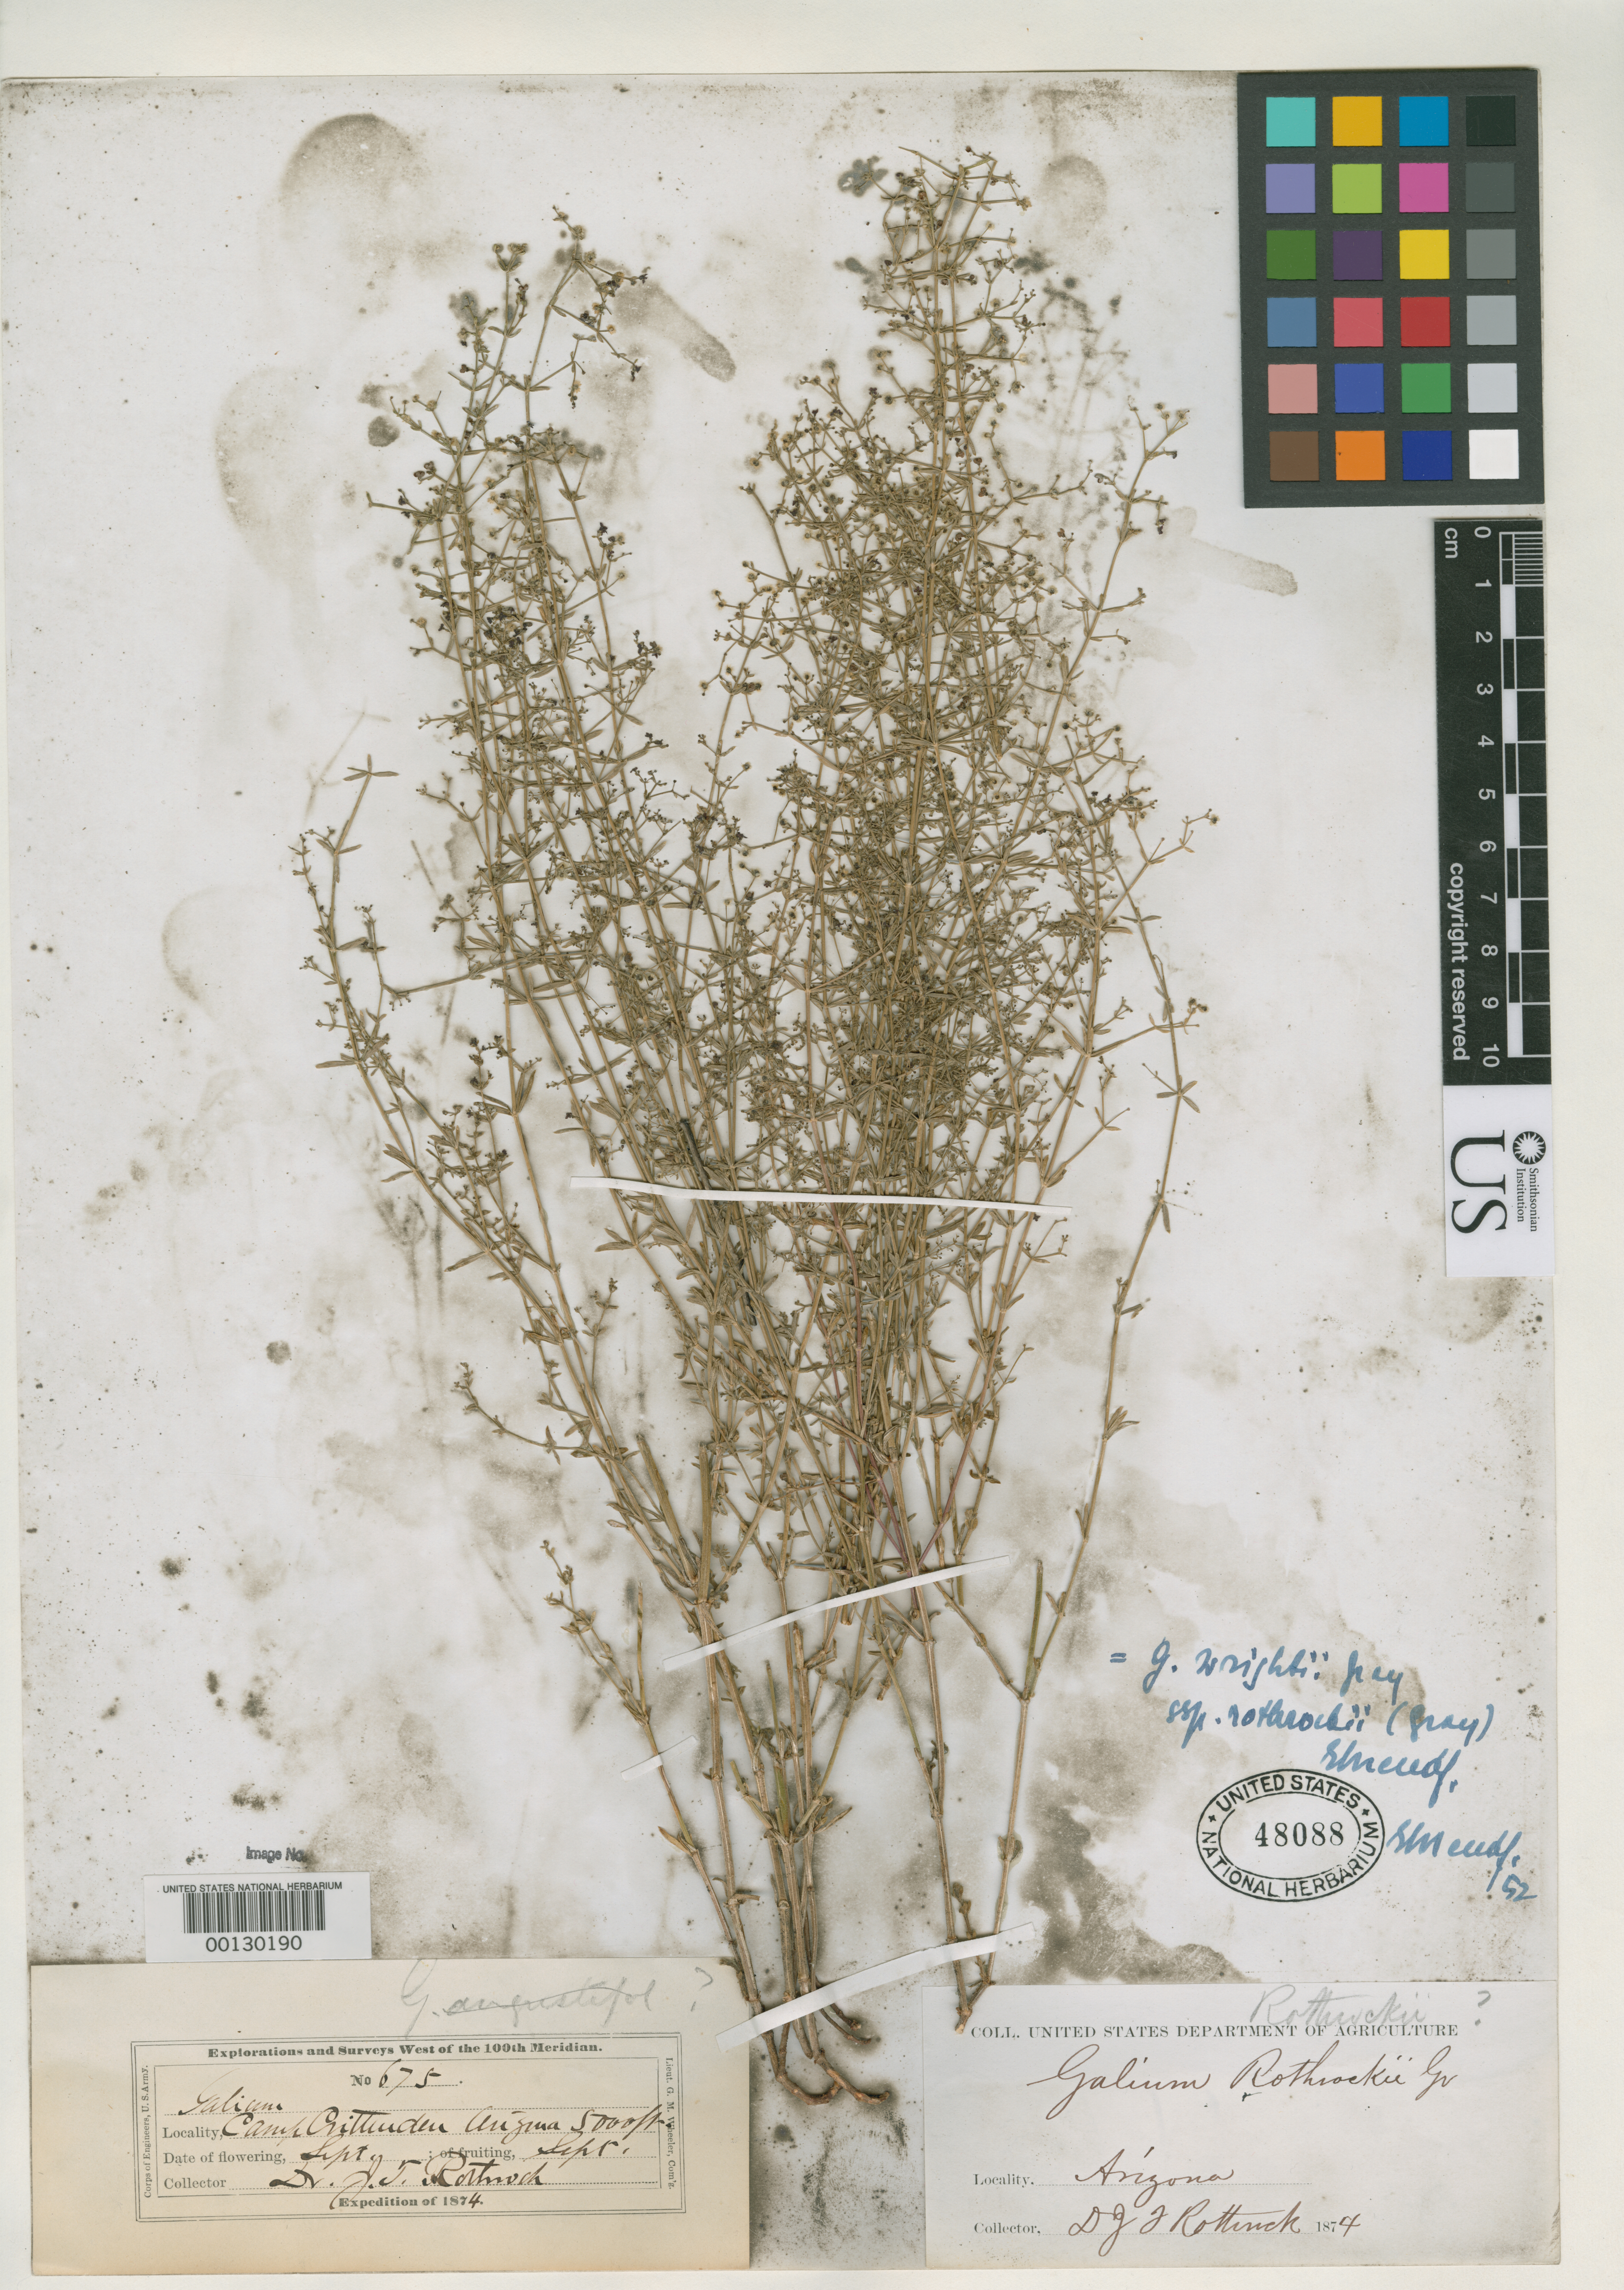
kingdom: Plantae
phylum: Tracheophyta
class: Magnoliopsida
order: Gentianales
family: Rubiaceae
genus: Galium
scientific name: Galium rothrockii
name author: A. Gray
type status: Isosyntype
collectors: J. T. Rothrock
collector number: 675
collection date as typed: Sep 1874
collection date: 1874-09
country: United States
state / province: Arizona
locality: Southern Arizona, Camp Crittenden.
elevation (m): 1524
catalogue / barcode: US 48088